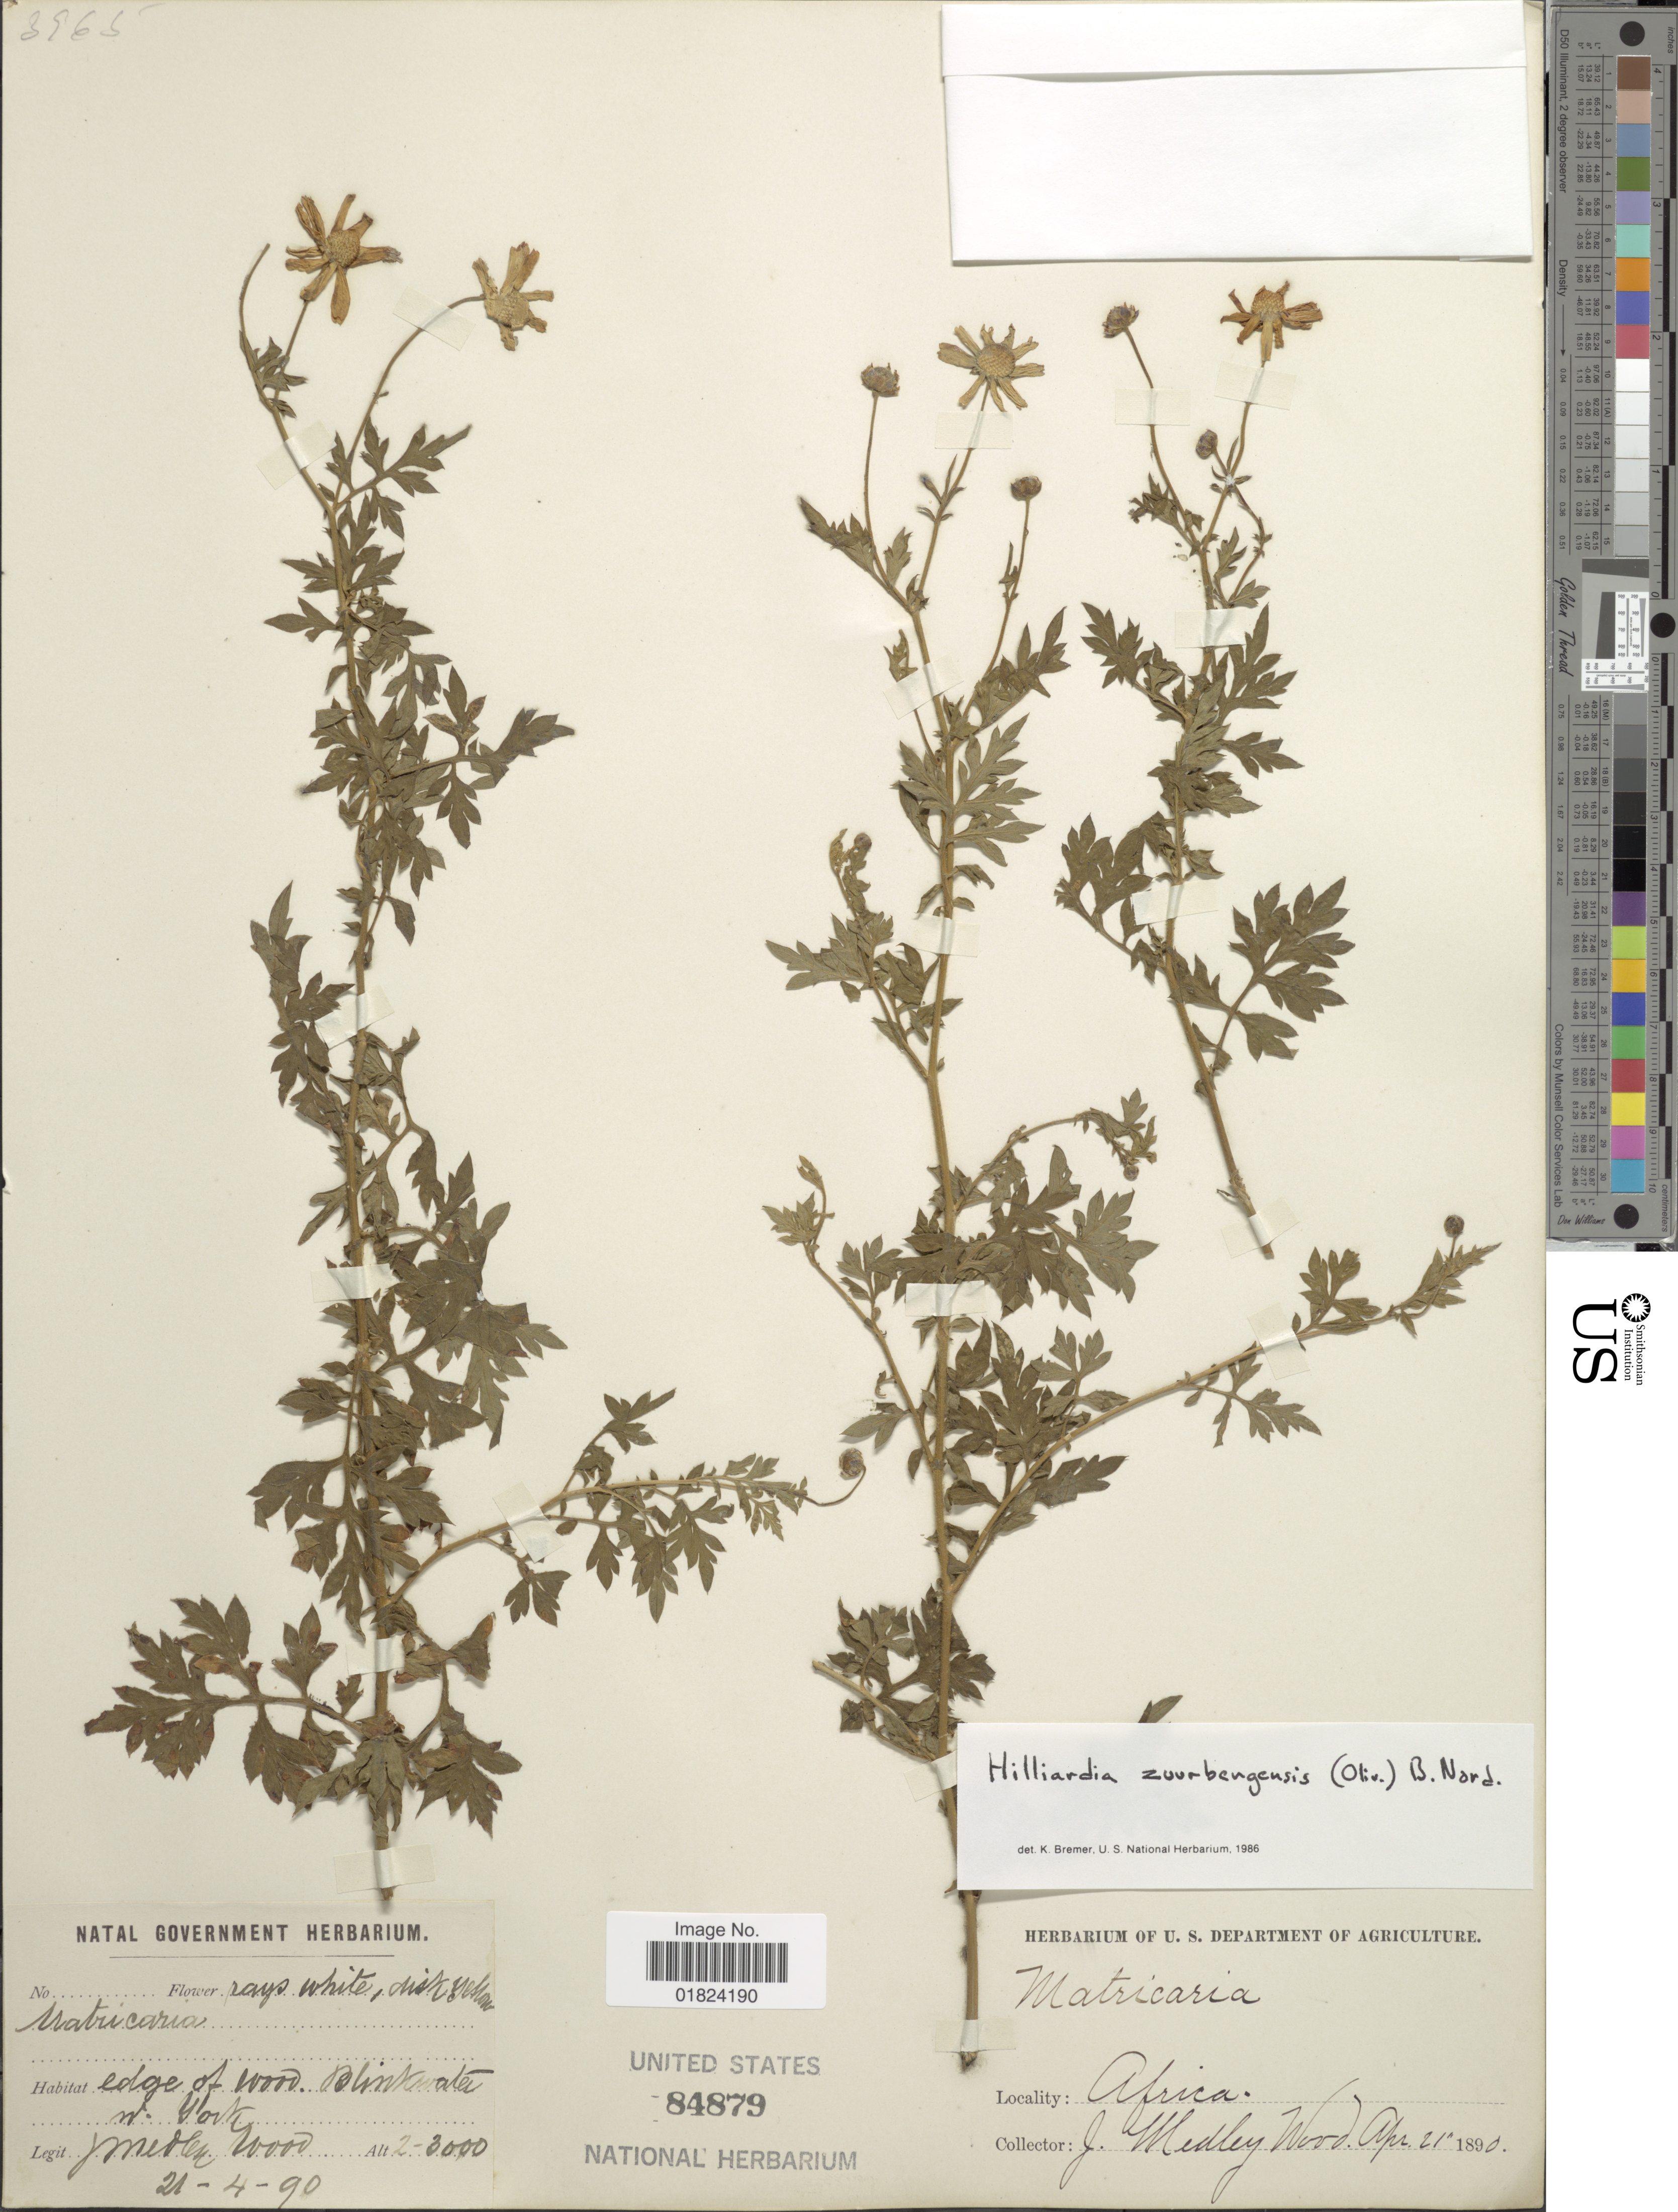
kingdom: Plantae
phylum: Tracheophyta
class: Magnoliopsida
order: Asterales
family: Asteraceae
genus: Hilliardia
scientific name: Hilliardia zuurbengensis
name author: (Oliv.) B. Nord.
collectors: J. Medley Wood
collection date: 1890-04-21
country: South Africa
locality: edge of wood, Blinkwater, Mt York.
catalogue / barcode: US 84879